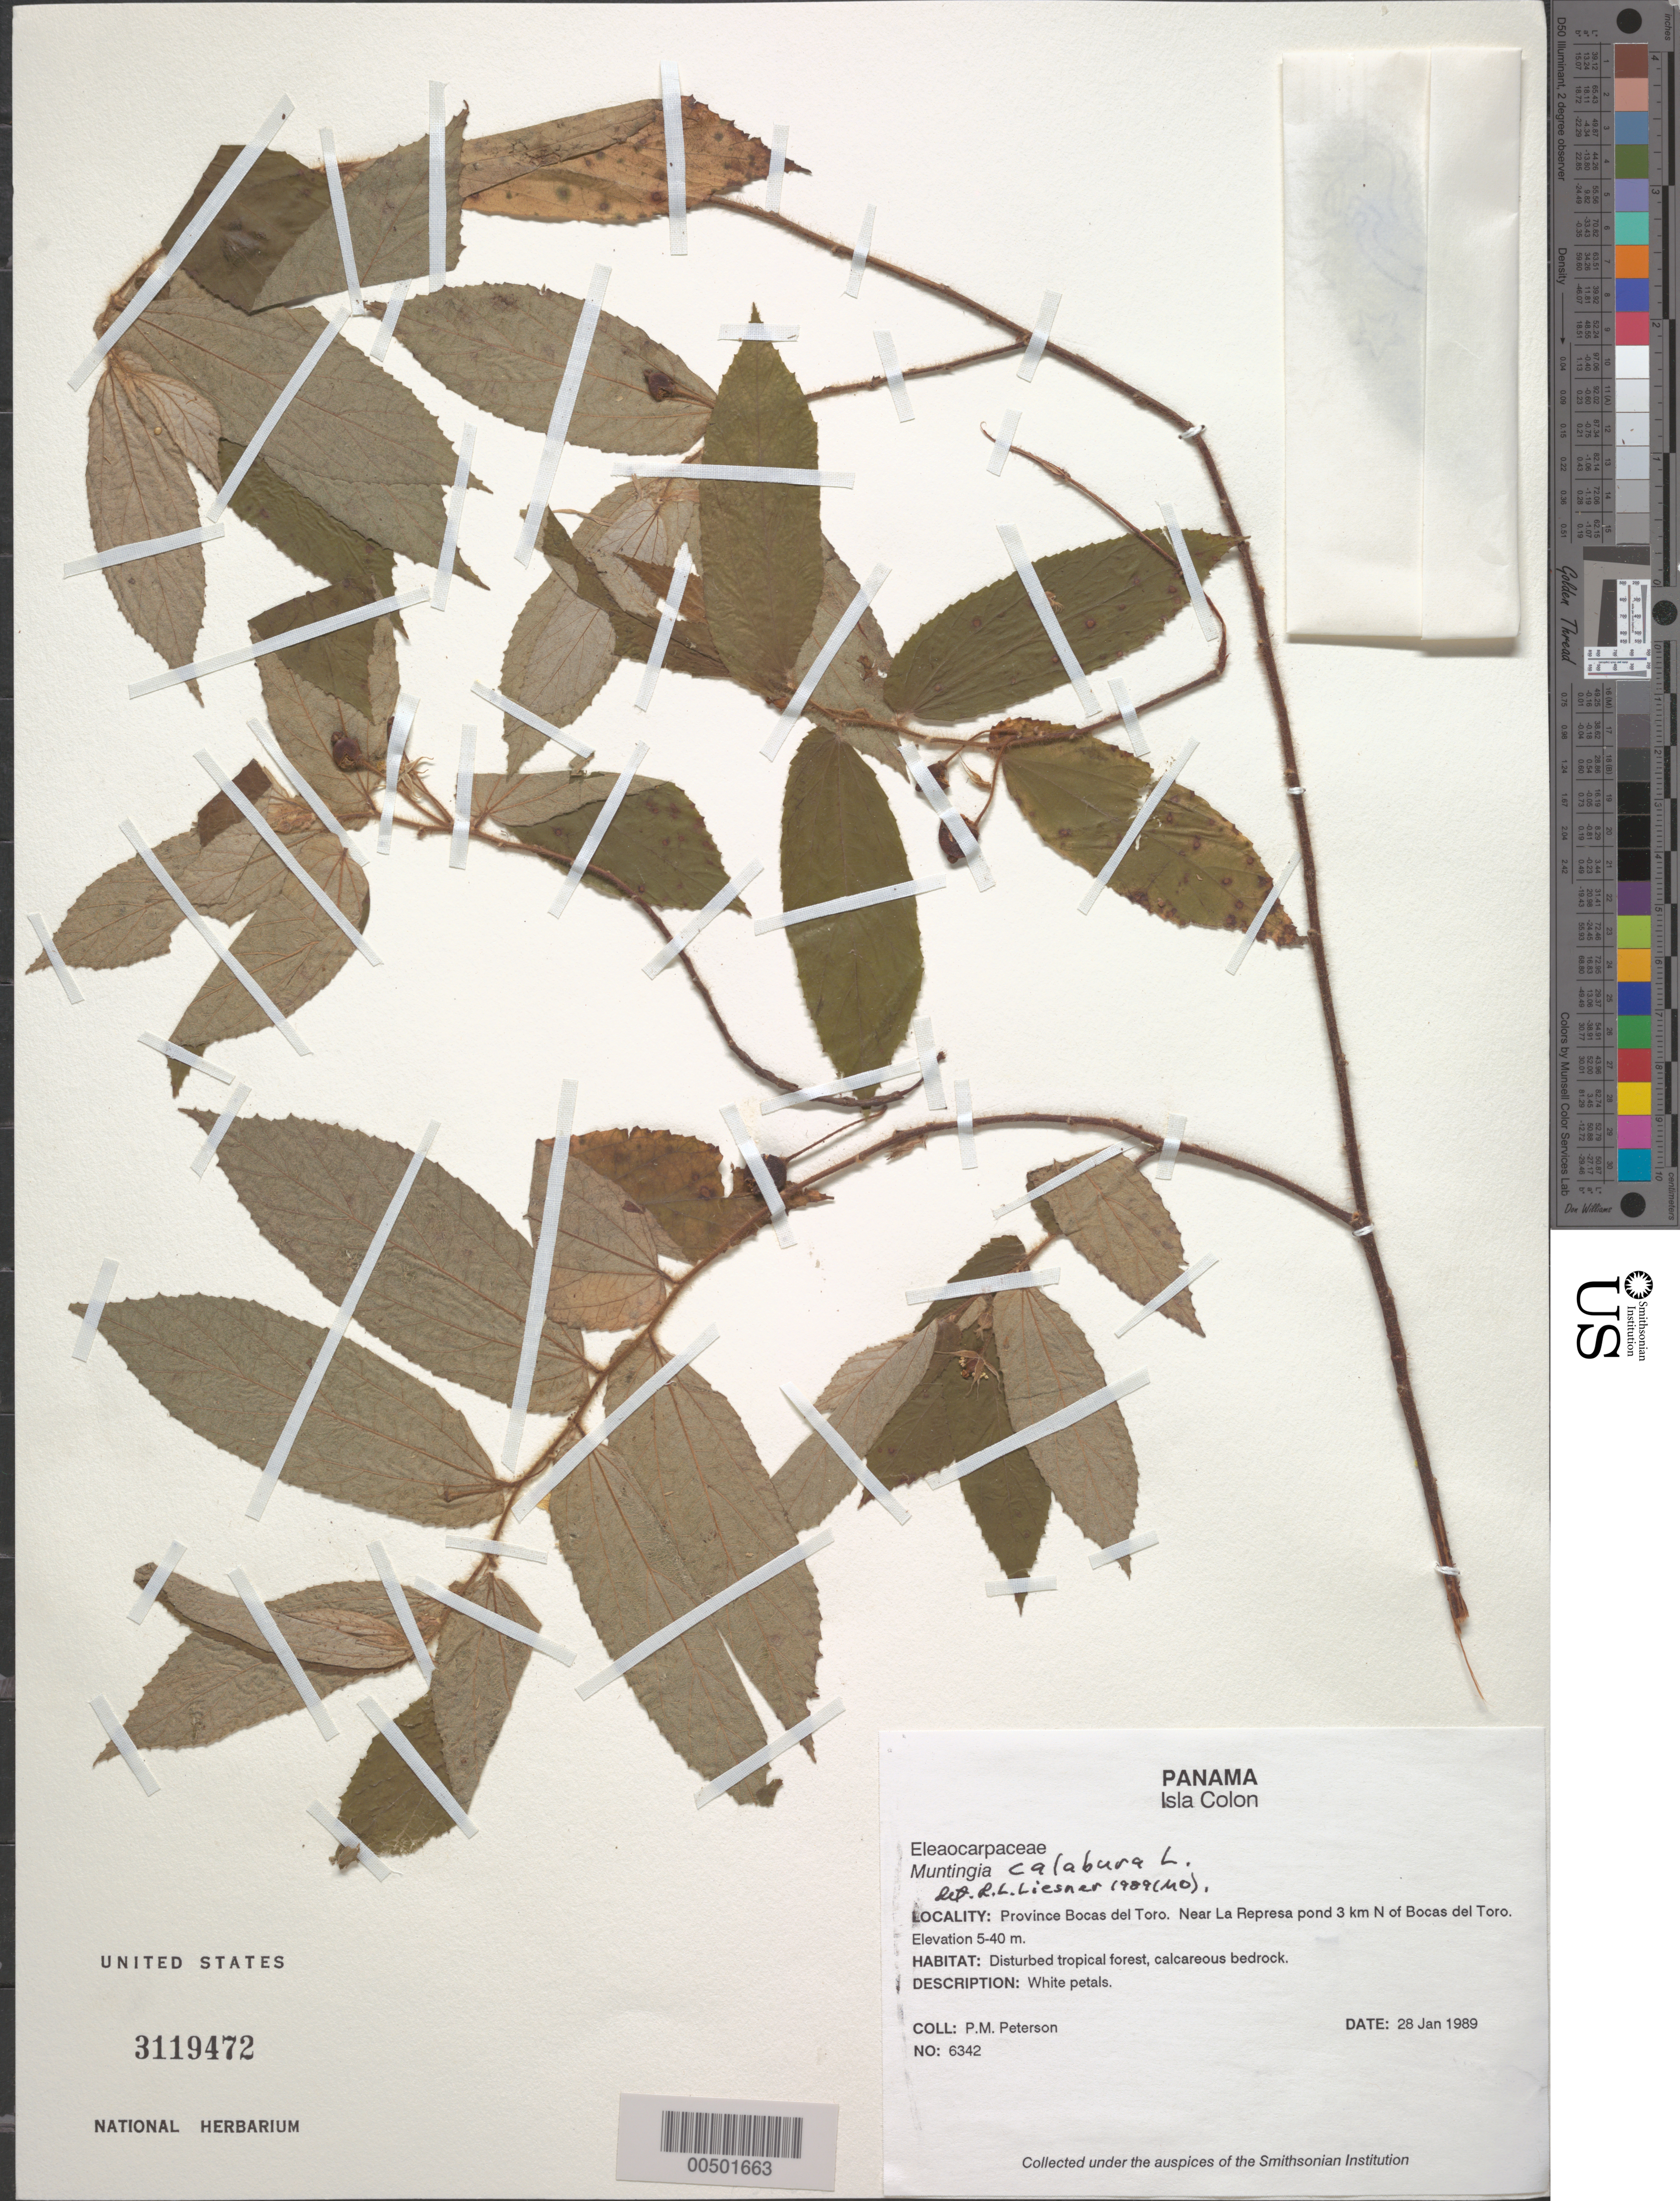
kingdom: Plantae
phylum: Tracheophyta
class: Magnoliopsida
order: Malvales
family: Muntingiaceae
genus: Muntingia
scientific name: Muntingia calabura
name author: L.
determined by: Liesner, R. L.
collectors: P. M. Peterson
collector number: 06342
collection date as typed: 28 Jan 1989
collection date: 1989-01-28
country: Panama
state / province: Bocas del Toro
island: Colón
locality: Isla Colon, near La Represa pond 3 km N of Bocas del Toro.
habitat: Disturbed tropical forest, calcareous bedrock.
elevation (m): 5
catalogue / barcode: US 3119472